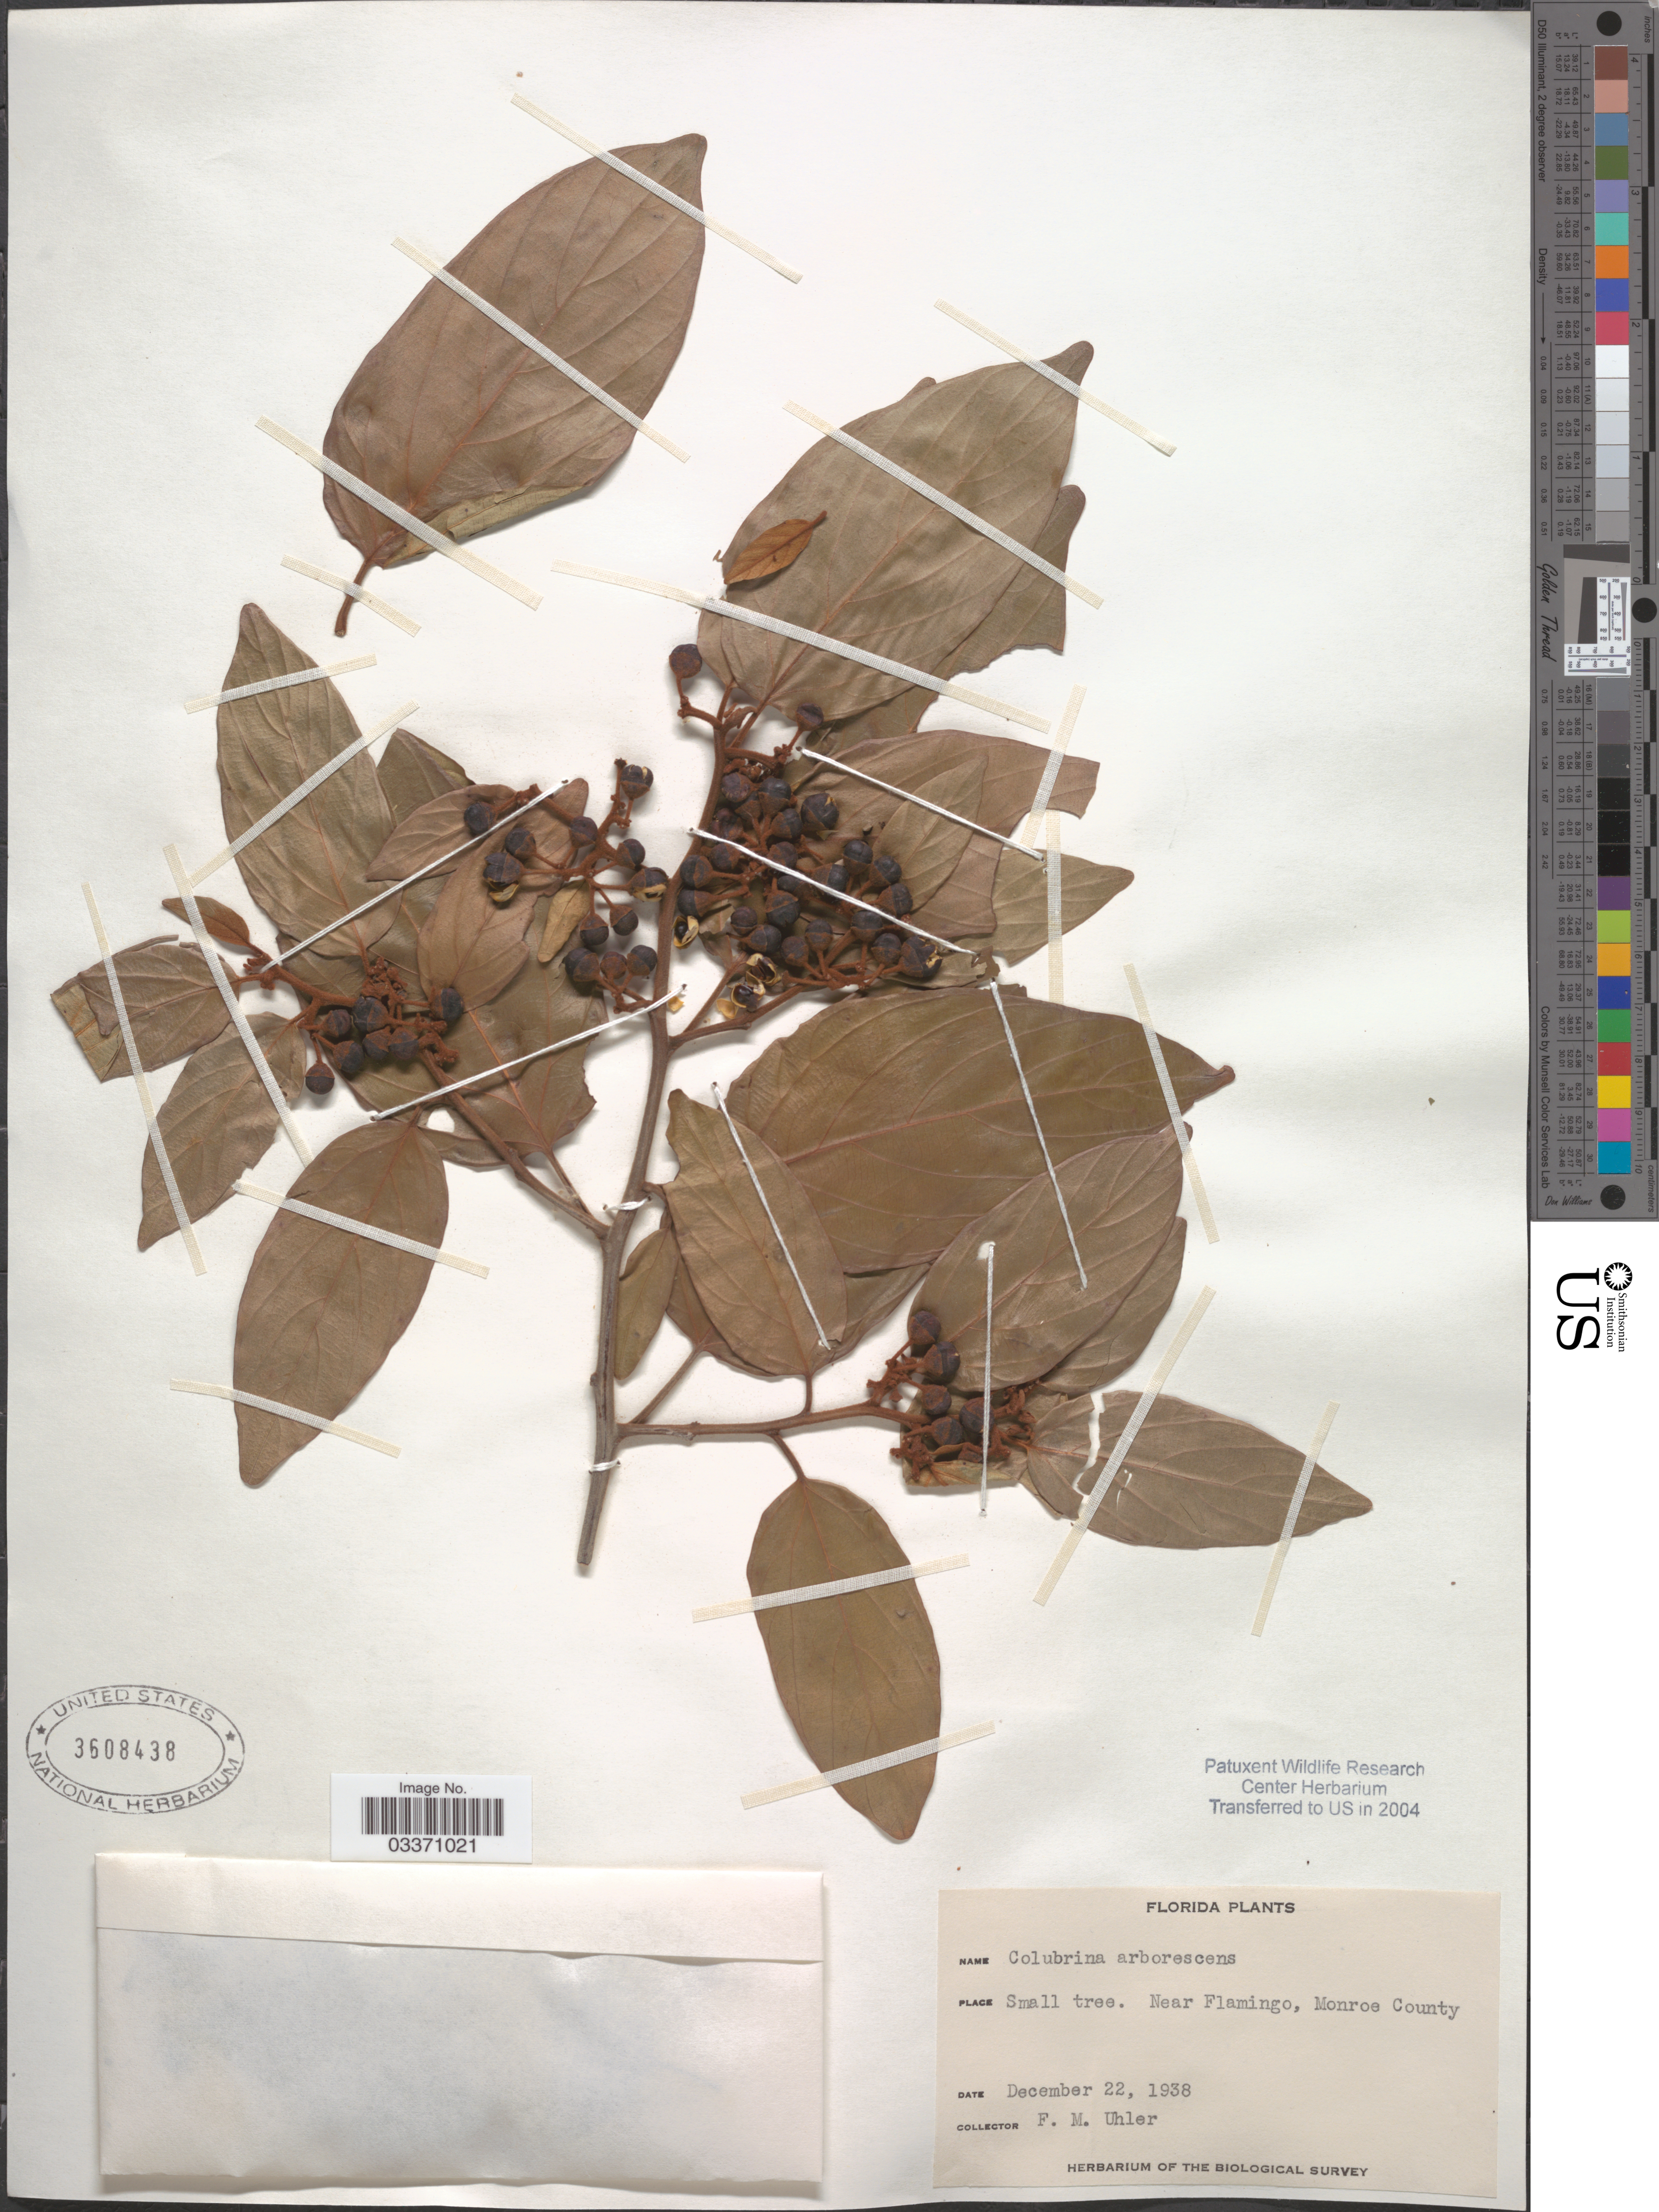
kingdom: Plantae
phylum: Tracheophyta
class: Magnoliopsida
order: Rosales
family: Rhamnaceae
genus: Colubrina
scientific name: Colubrina arborescens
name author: (Mill.) Sarg.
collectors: F. M. Uhler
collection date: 1938-12-22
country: United States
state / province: Florida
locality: Near Flamingo, Monroe County.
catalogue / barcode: US 3608438